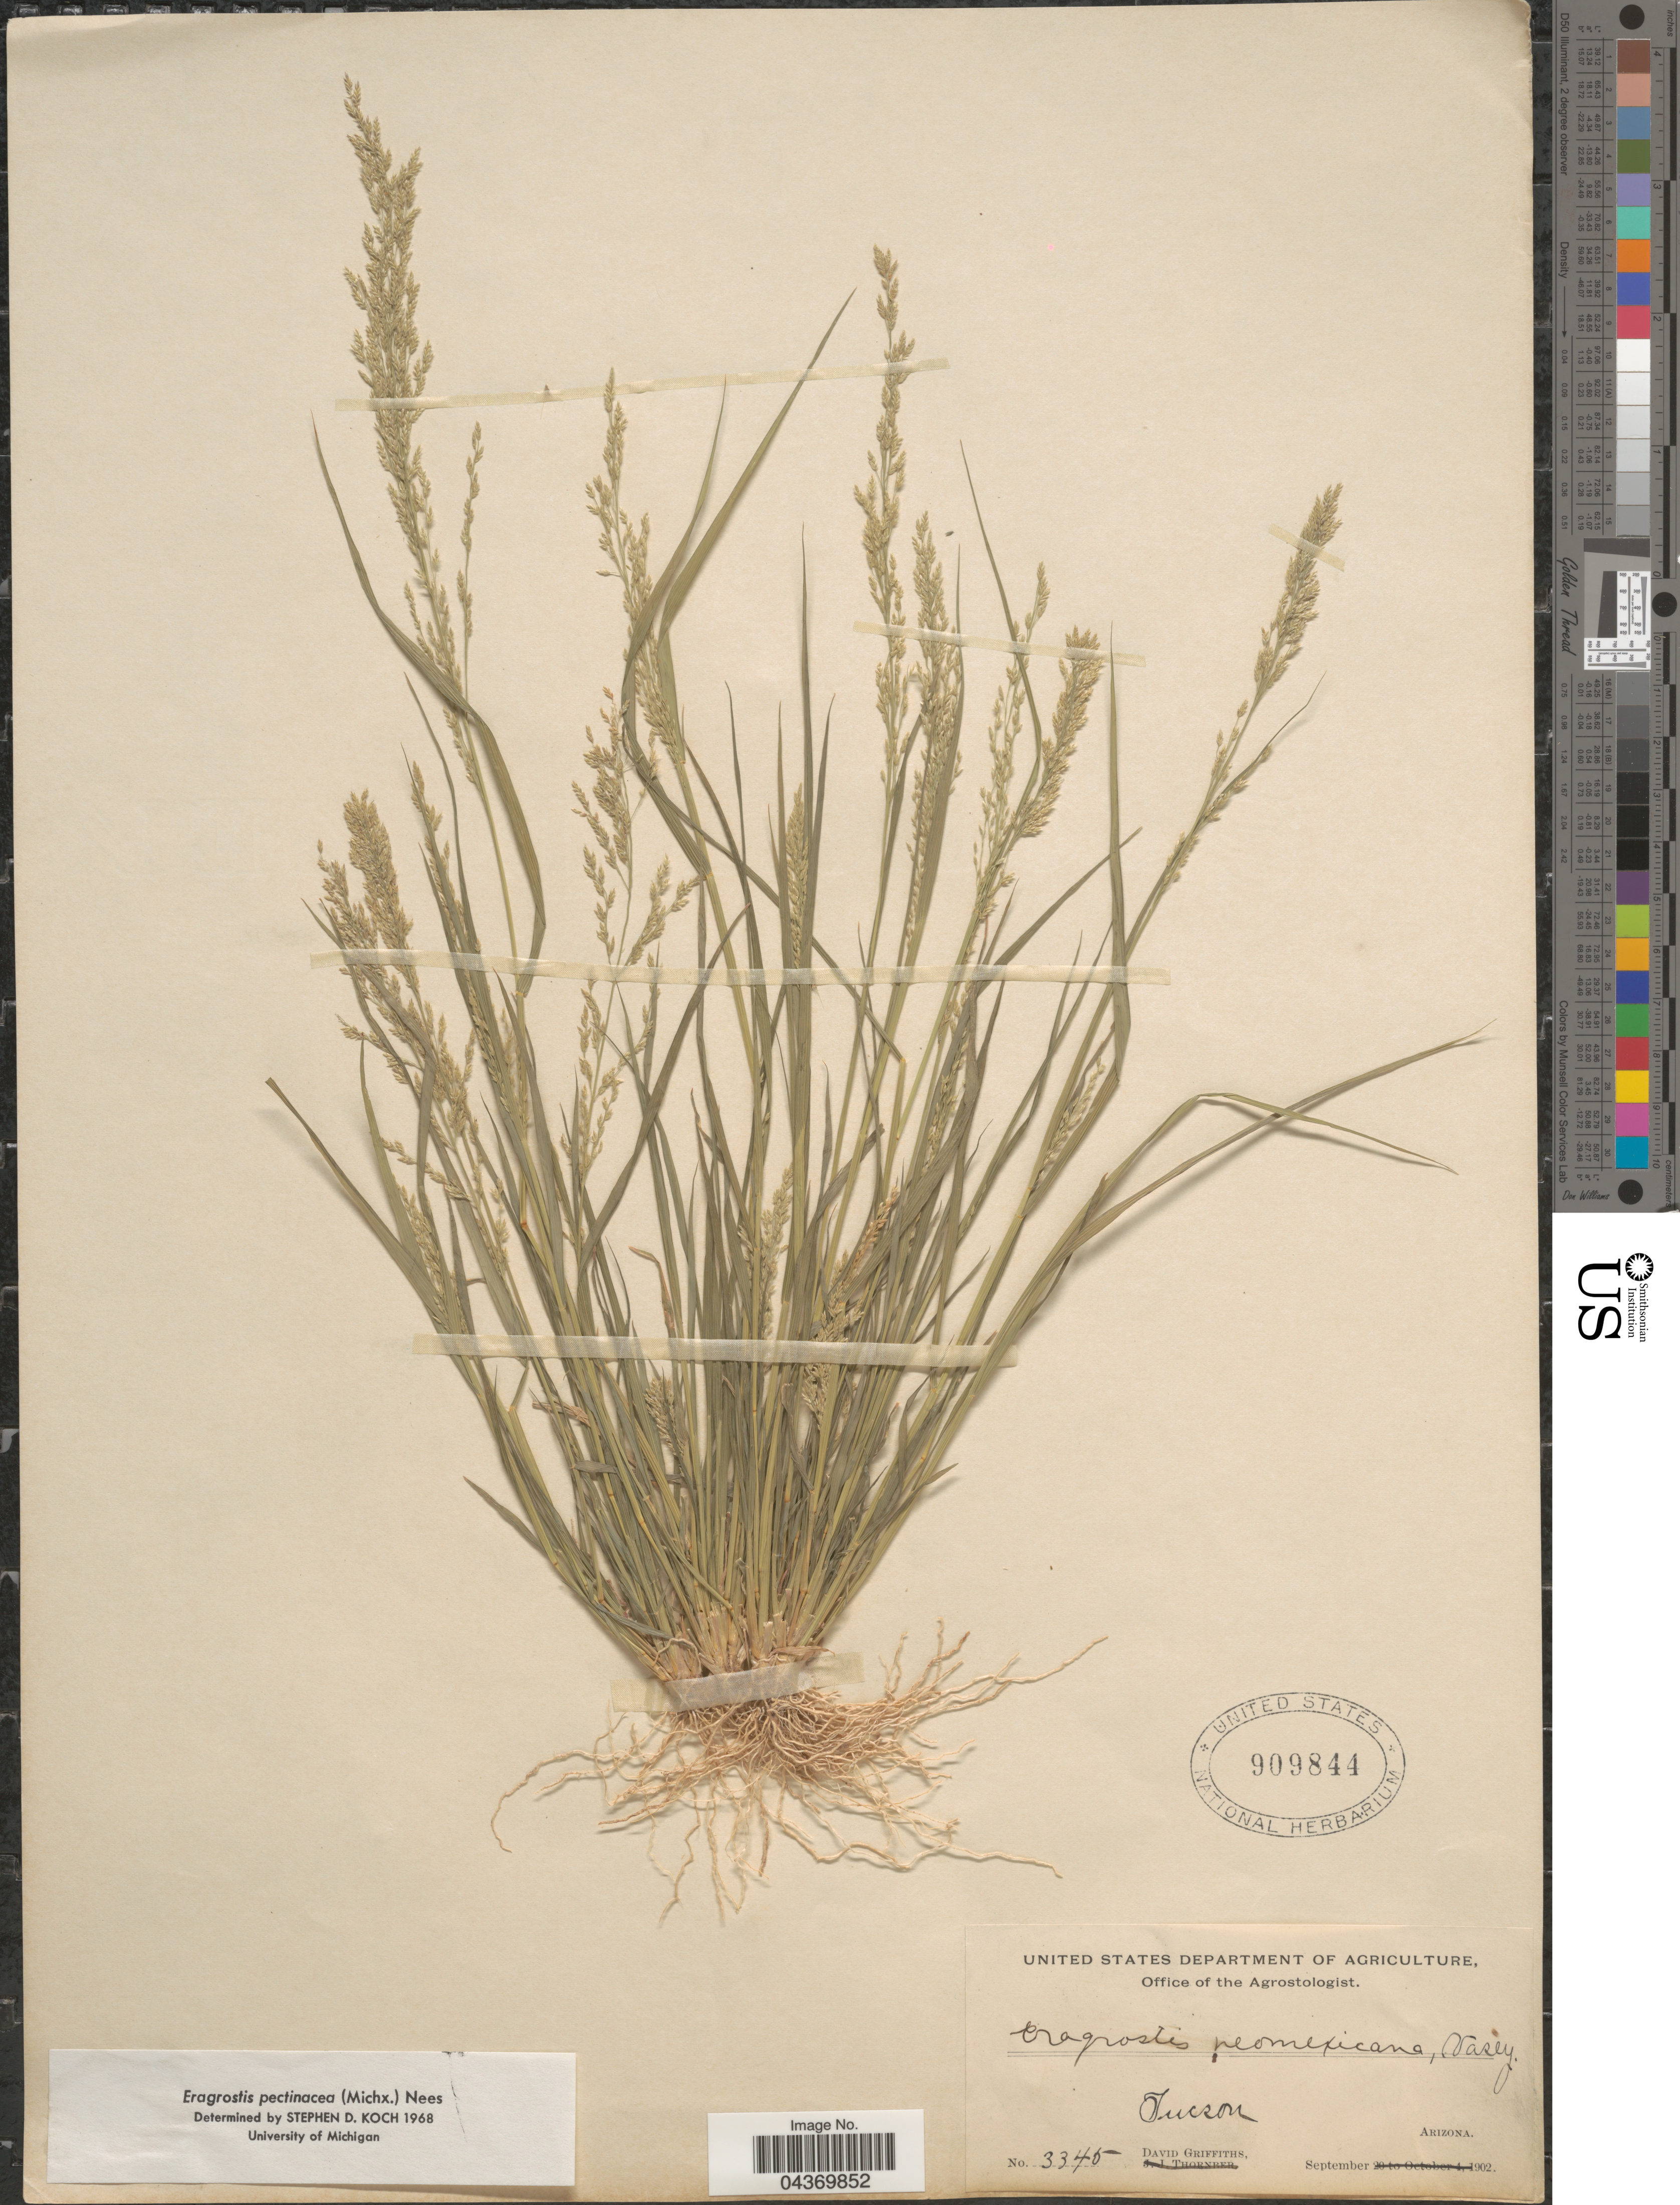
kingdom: Plantae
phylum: Tracheophyta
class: Liliopsida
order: Poales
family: Poaceae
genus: Eragrostis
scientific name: Eragrostis pectinacea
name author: (Michx.) Nees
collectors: D. Griffiths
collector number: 3345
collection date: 1902-09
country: United States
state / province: Arizona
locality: Tucson.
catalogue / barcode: US 909844